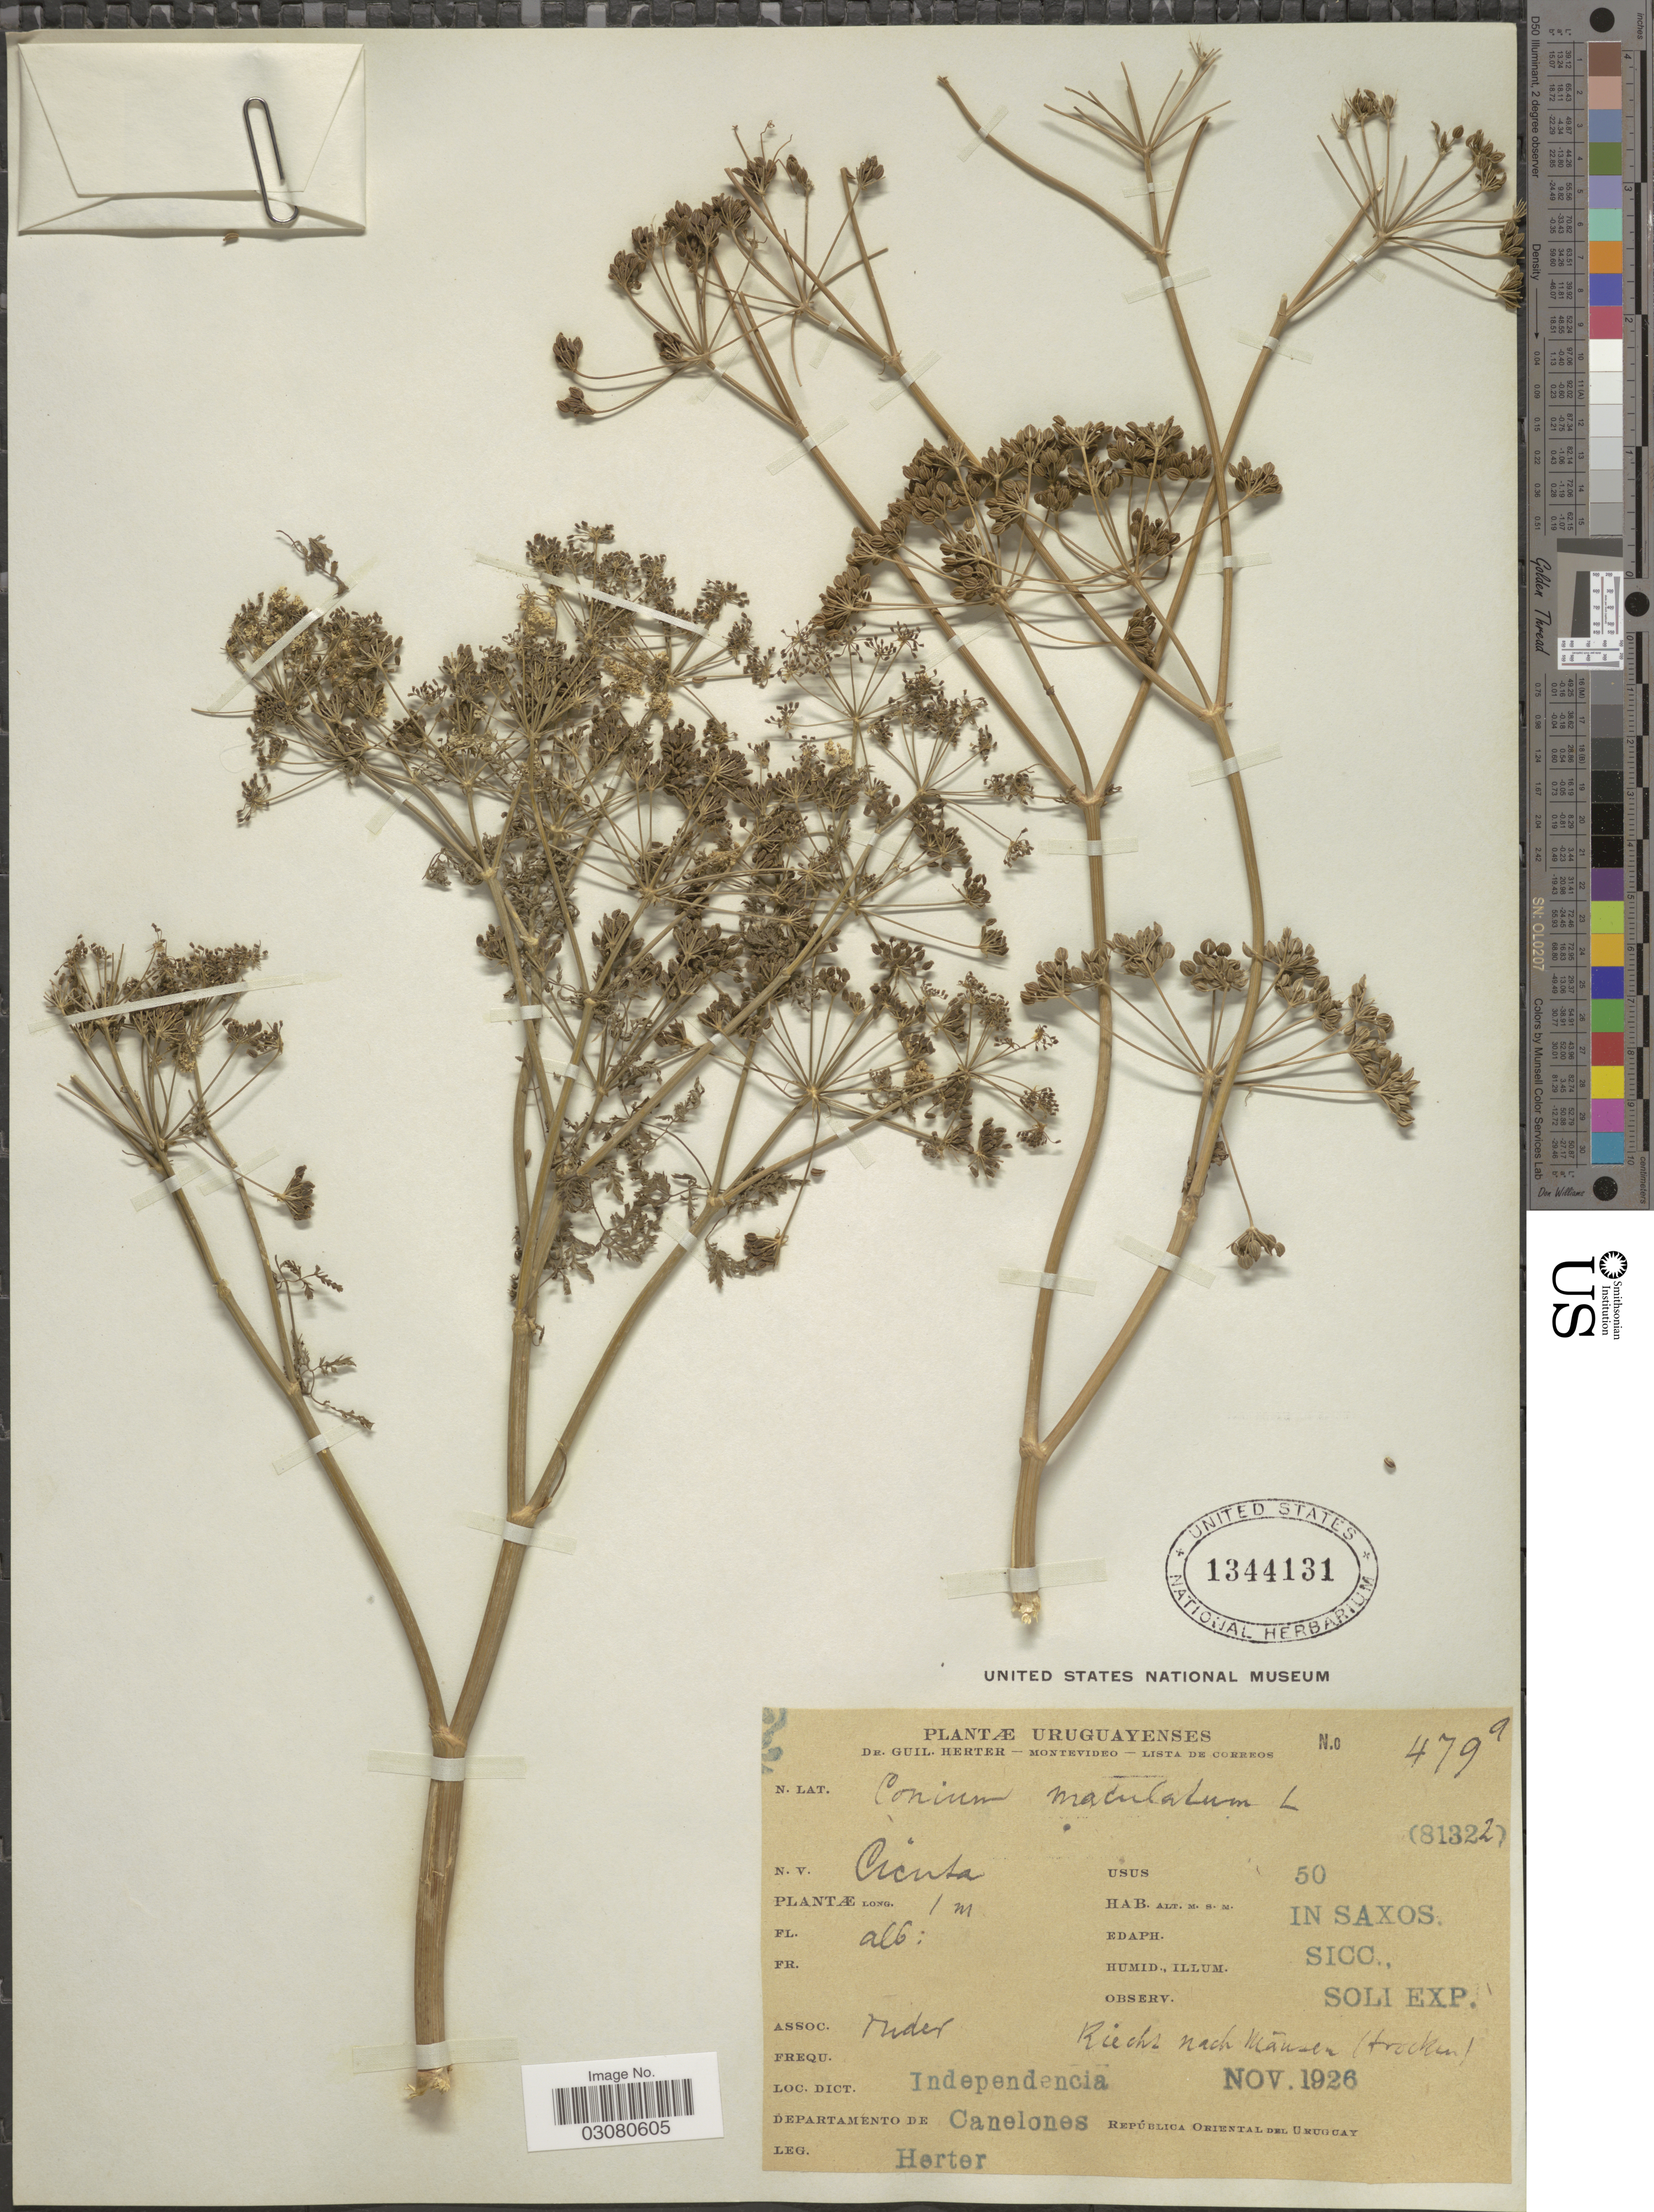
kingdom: Plantae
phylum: Tracheophyta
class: Magnoliopsida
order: Apiales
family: Apiaceae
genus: Conium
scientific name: Conium maculatum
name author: L.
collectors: G. Herter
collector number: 479a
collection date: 1926-11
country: Uruguay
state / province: Canelones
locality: Independencia. Departamento de Canelones. República oriental del Uruguay.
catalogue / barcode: US 1344131